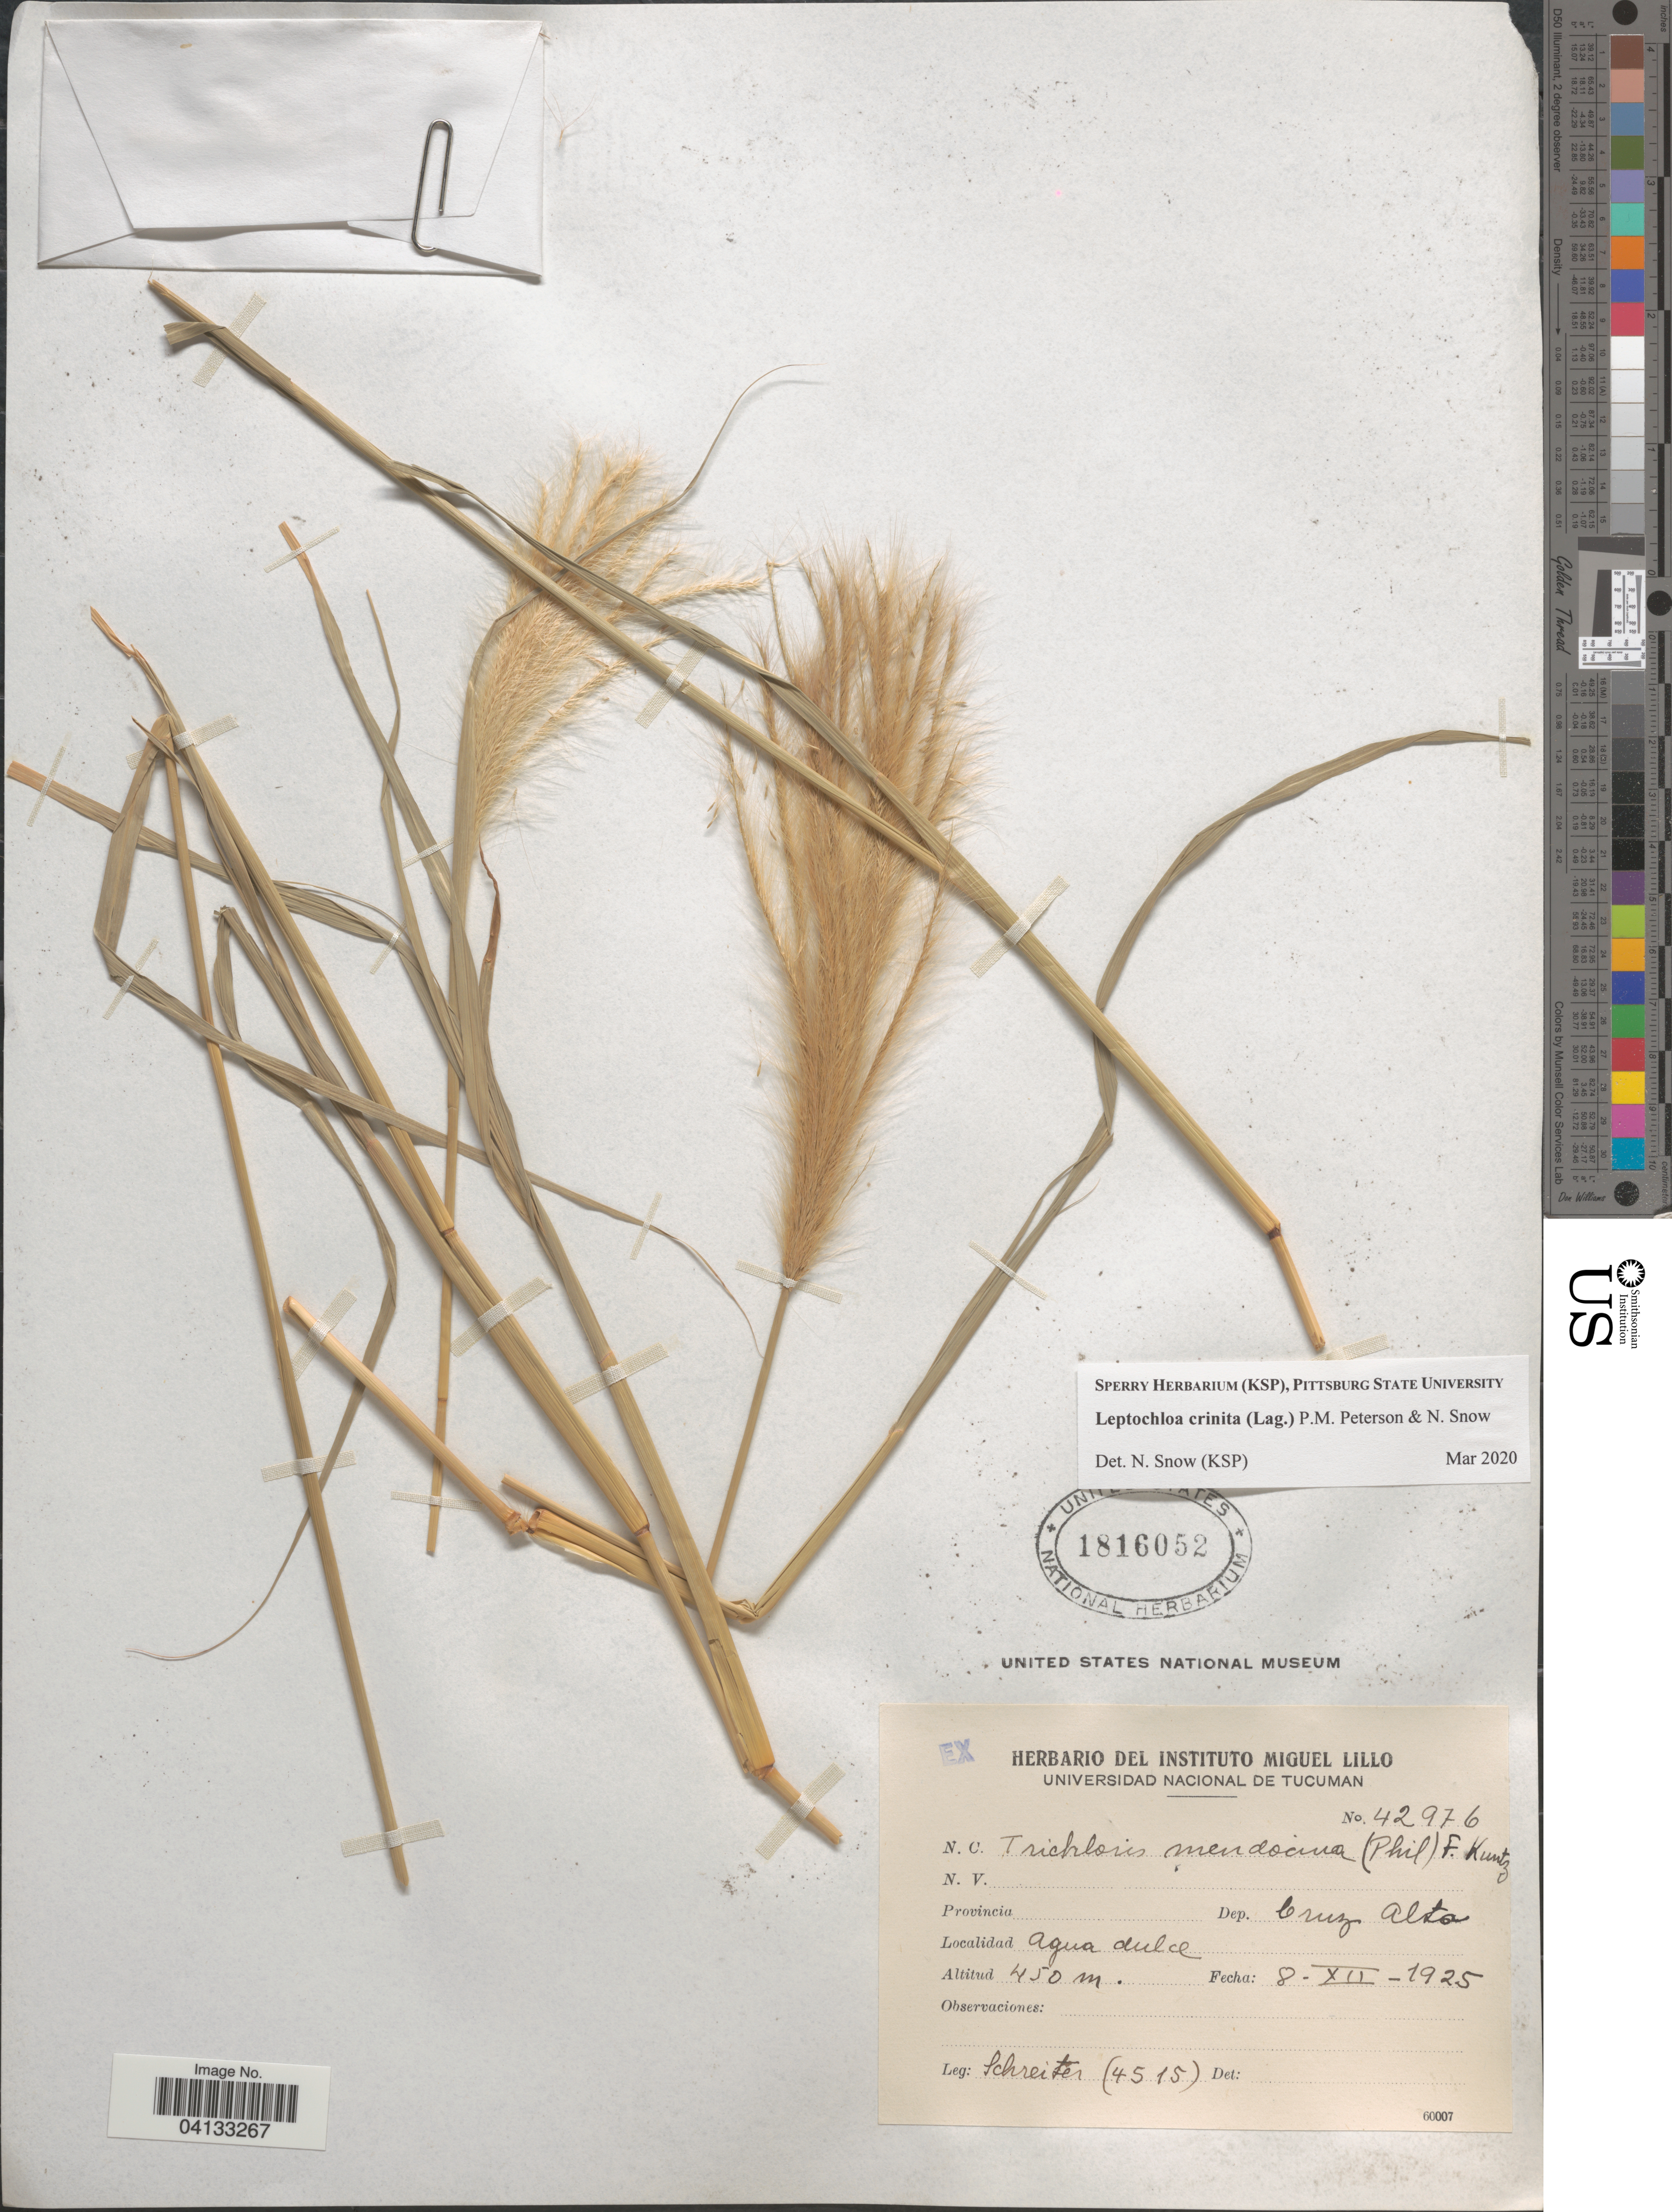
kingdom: Plantae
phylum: Tracheophyta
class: Liliopsida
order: Poales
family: Poaceae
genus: Leptochloa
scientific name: Leptochloa crinita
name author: (Lag.) P.M. Peterson & N. Snow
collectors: -. Schreiter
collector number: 4515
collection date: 1925-12-08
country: Argentina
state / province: Tucuman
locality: Dep. Cruz Alta. Agua dulce.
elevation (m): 450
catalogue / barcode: US 1816052